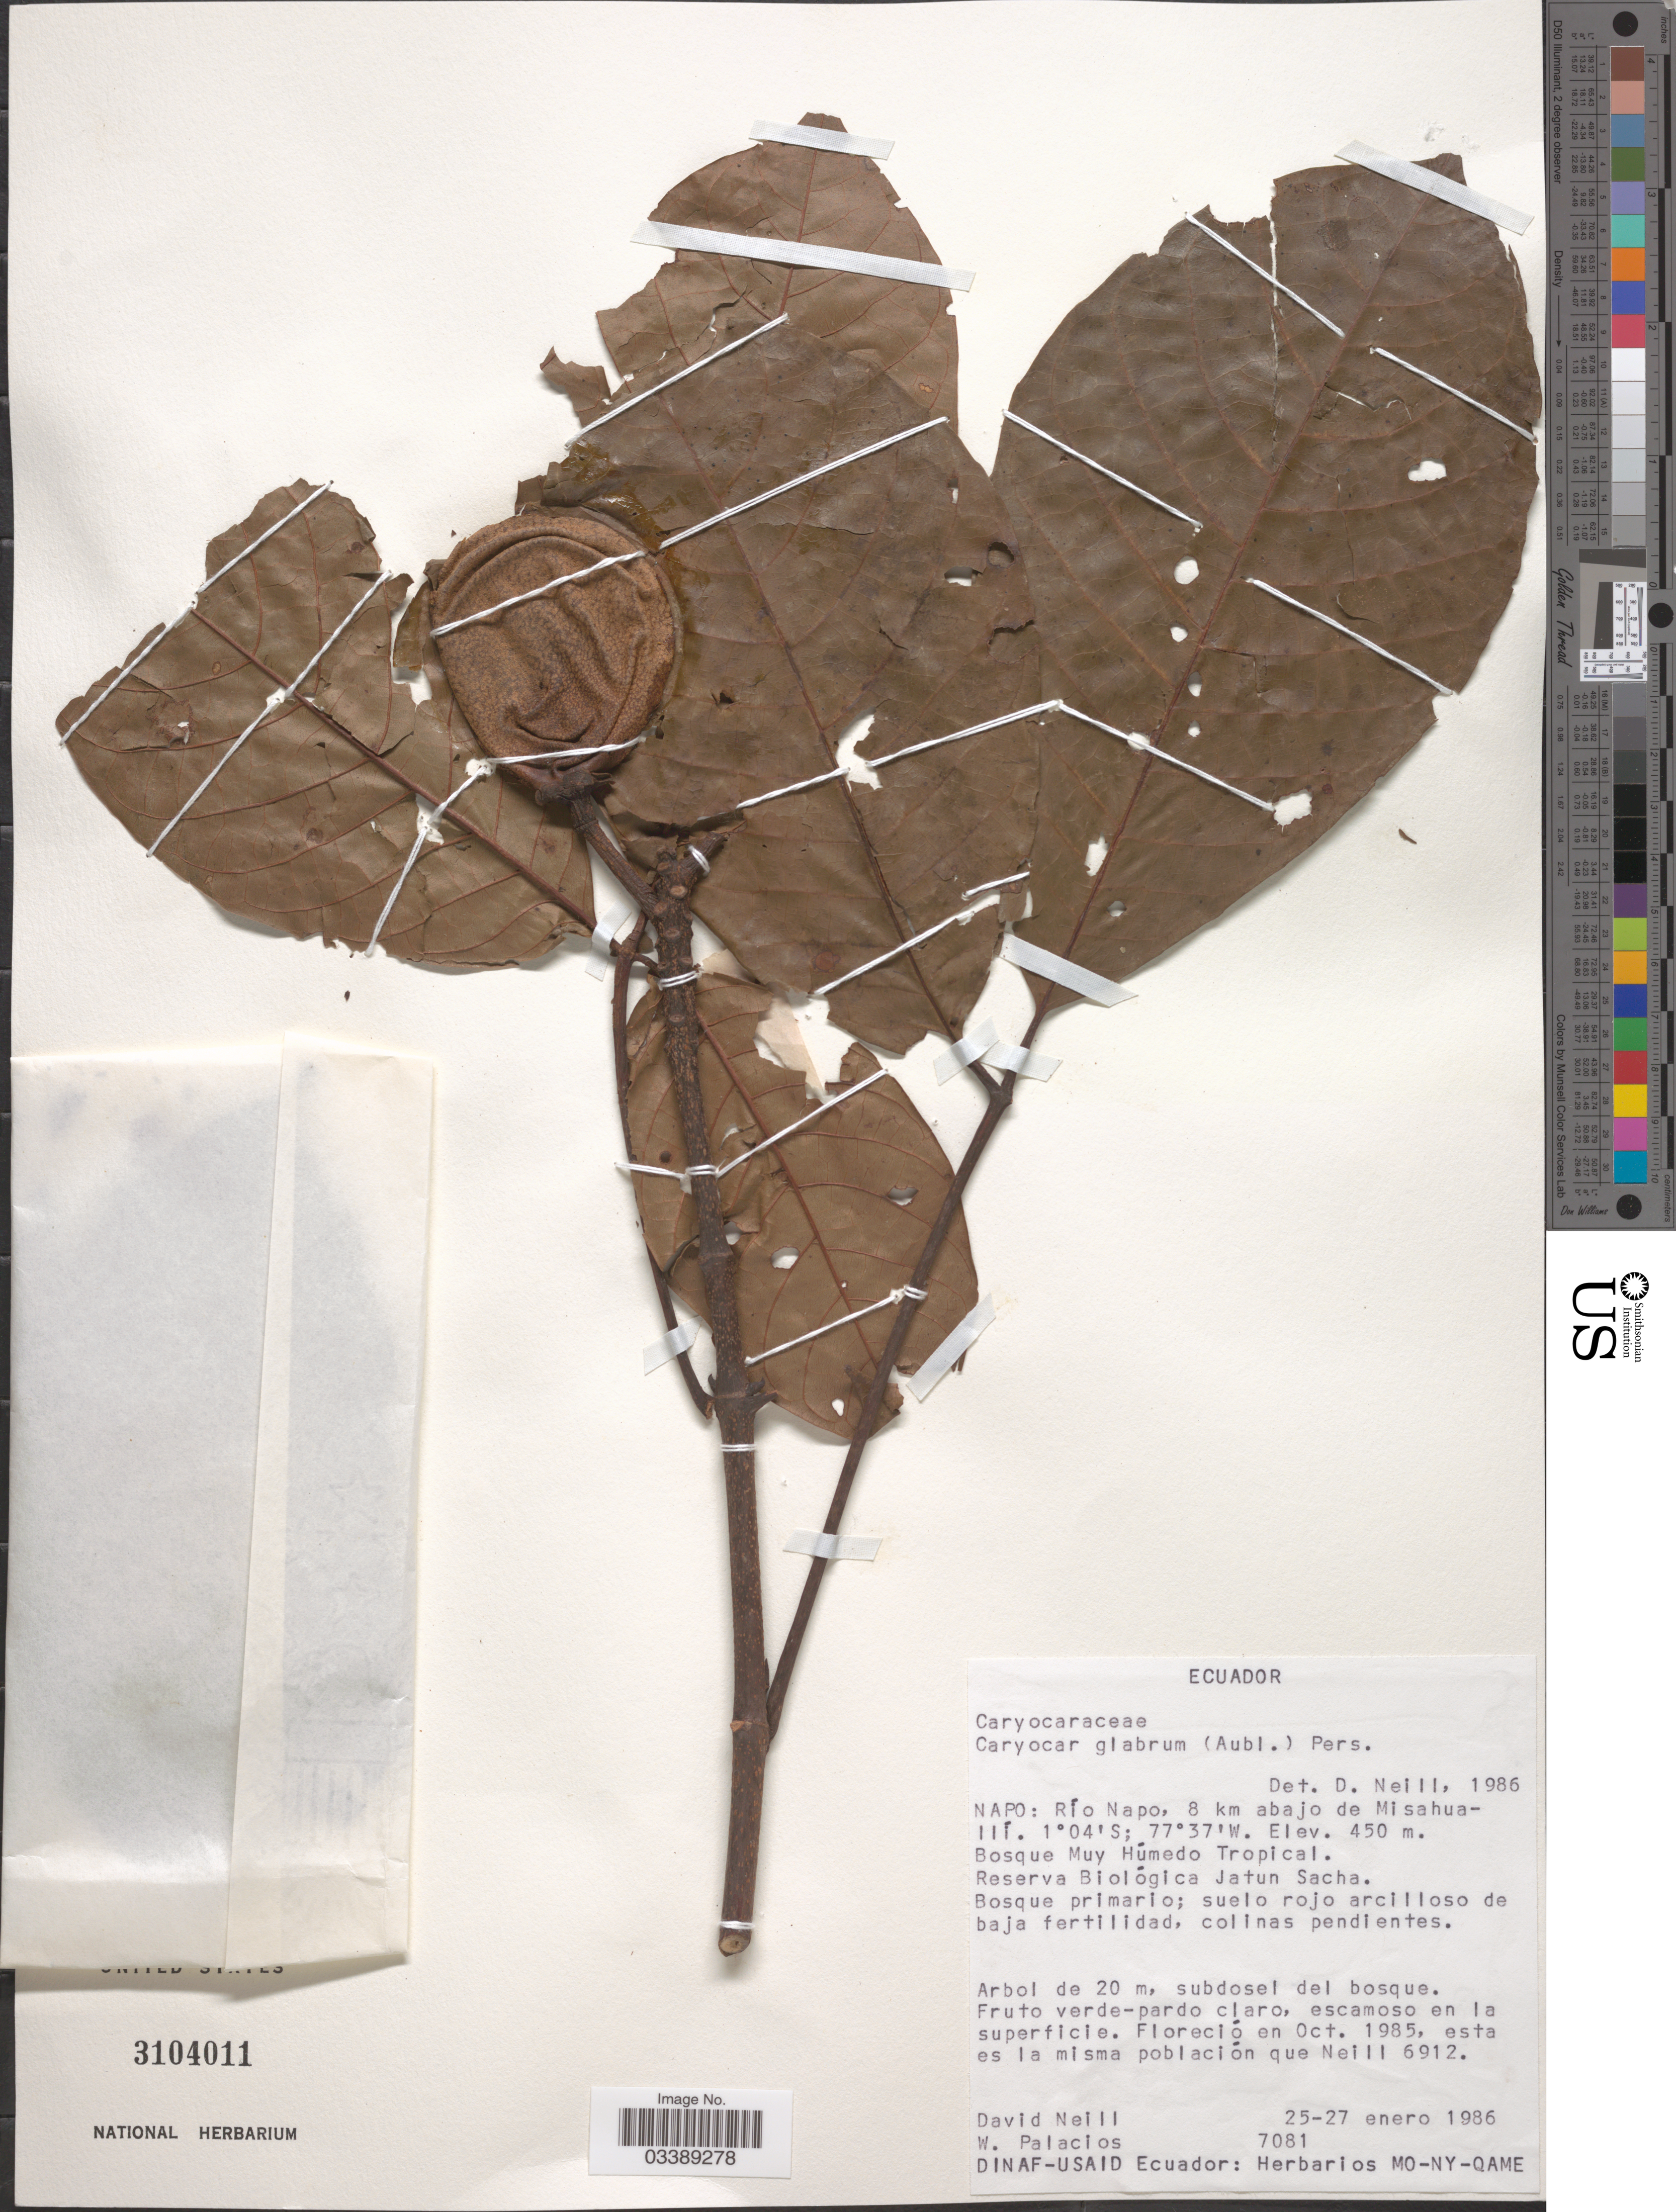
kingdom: Plantae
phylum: Tracheophyta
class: Magnoliopsida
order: Malpighiales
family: Caryocaraceae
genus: Caryocar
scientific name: Caryocar glabrum subsp. glabrum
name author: (Aubl.) Pers.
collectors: D. Neill & W. Palacios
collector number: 7081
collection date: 1986-01-25/1986-01-27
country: Ecuador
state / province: Napo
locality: Río Napo, 8 km abajo de Misahuallí. Reserva Biológica Jatun Sacha.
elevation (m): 450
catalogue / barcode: US 3104011